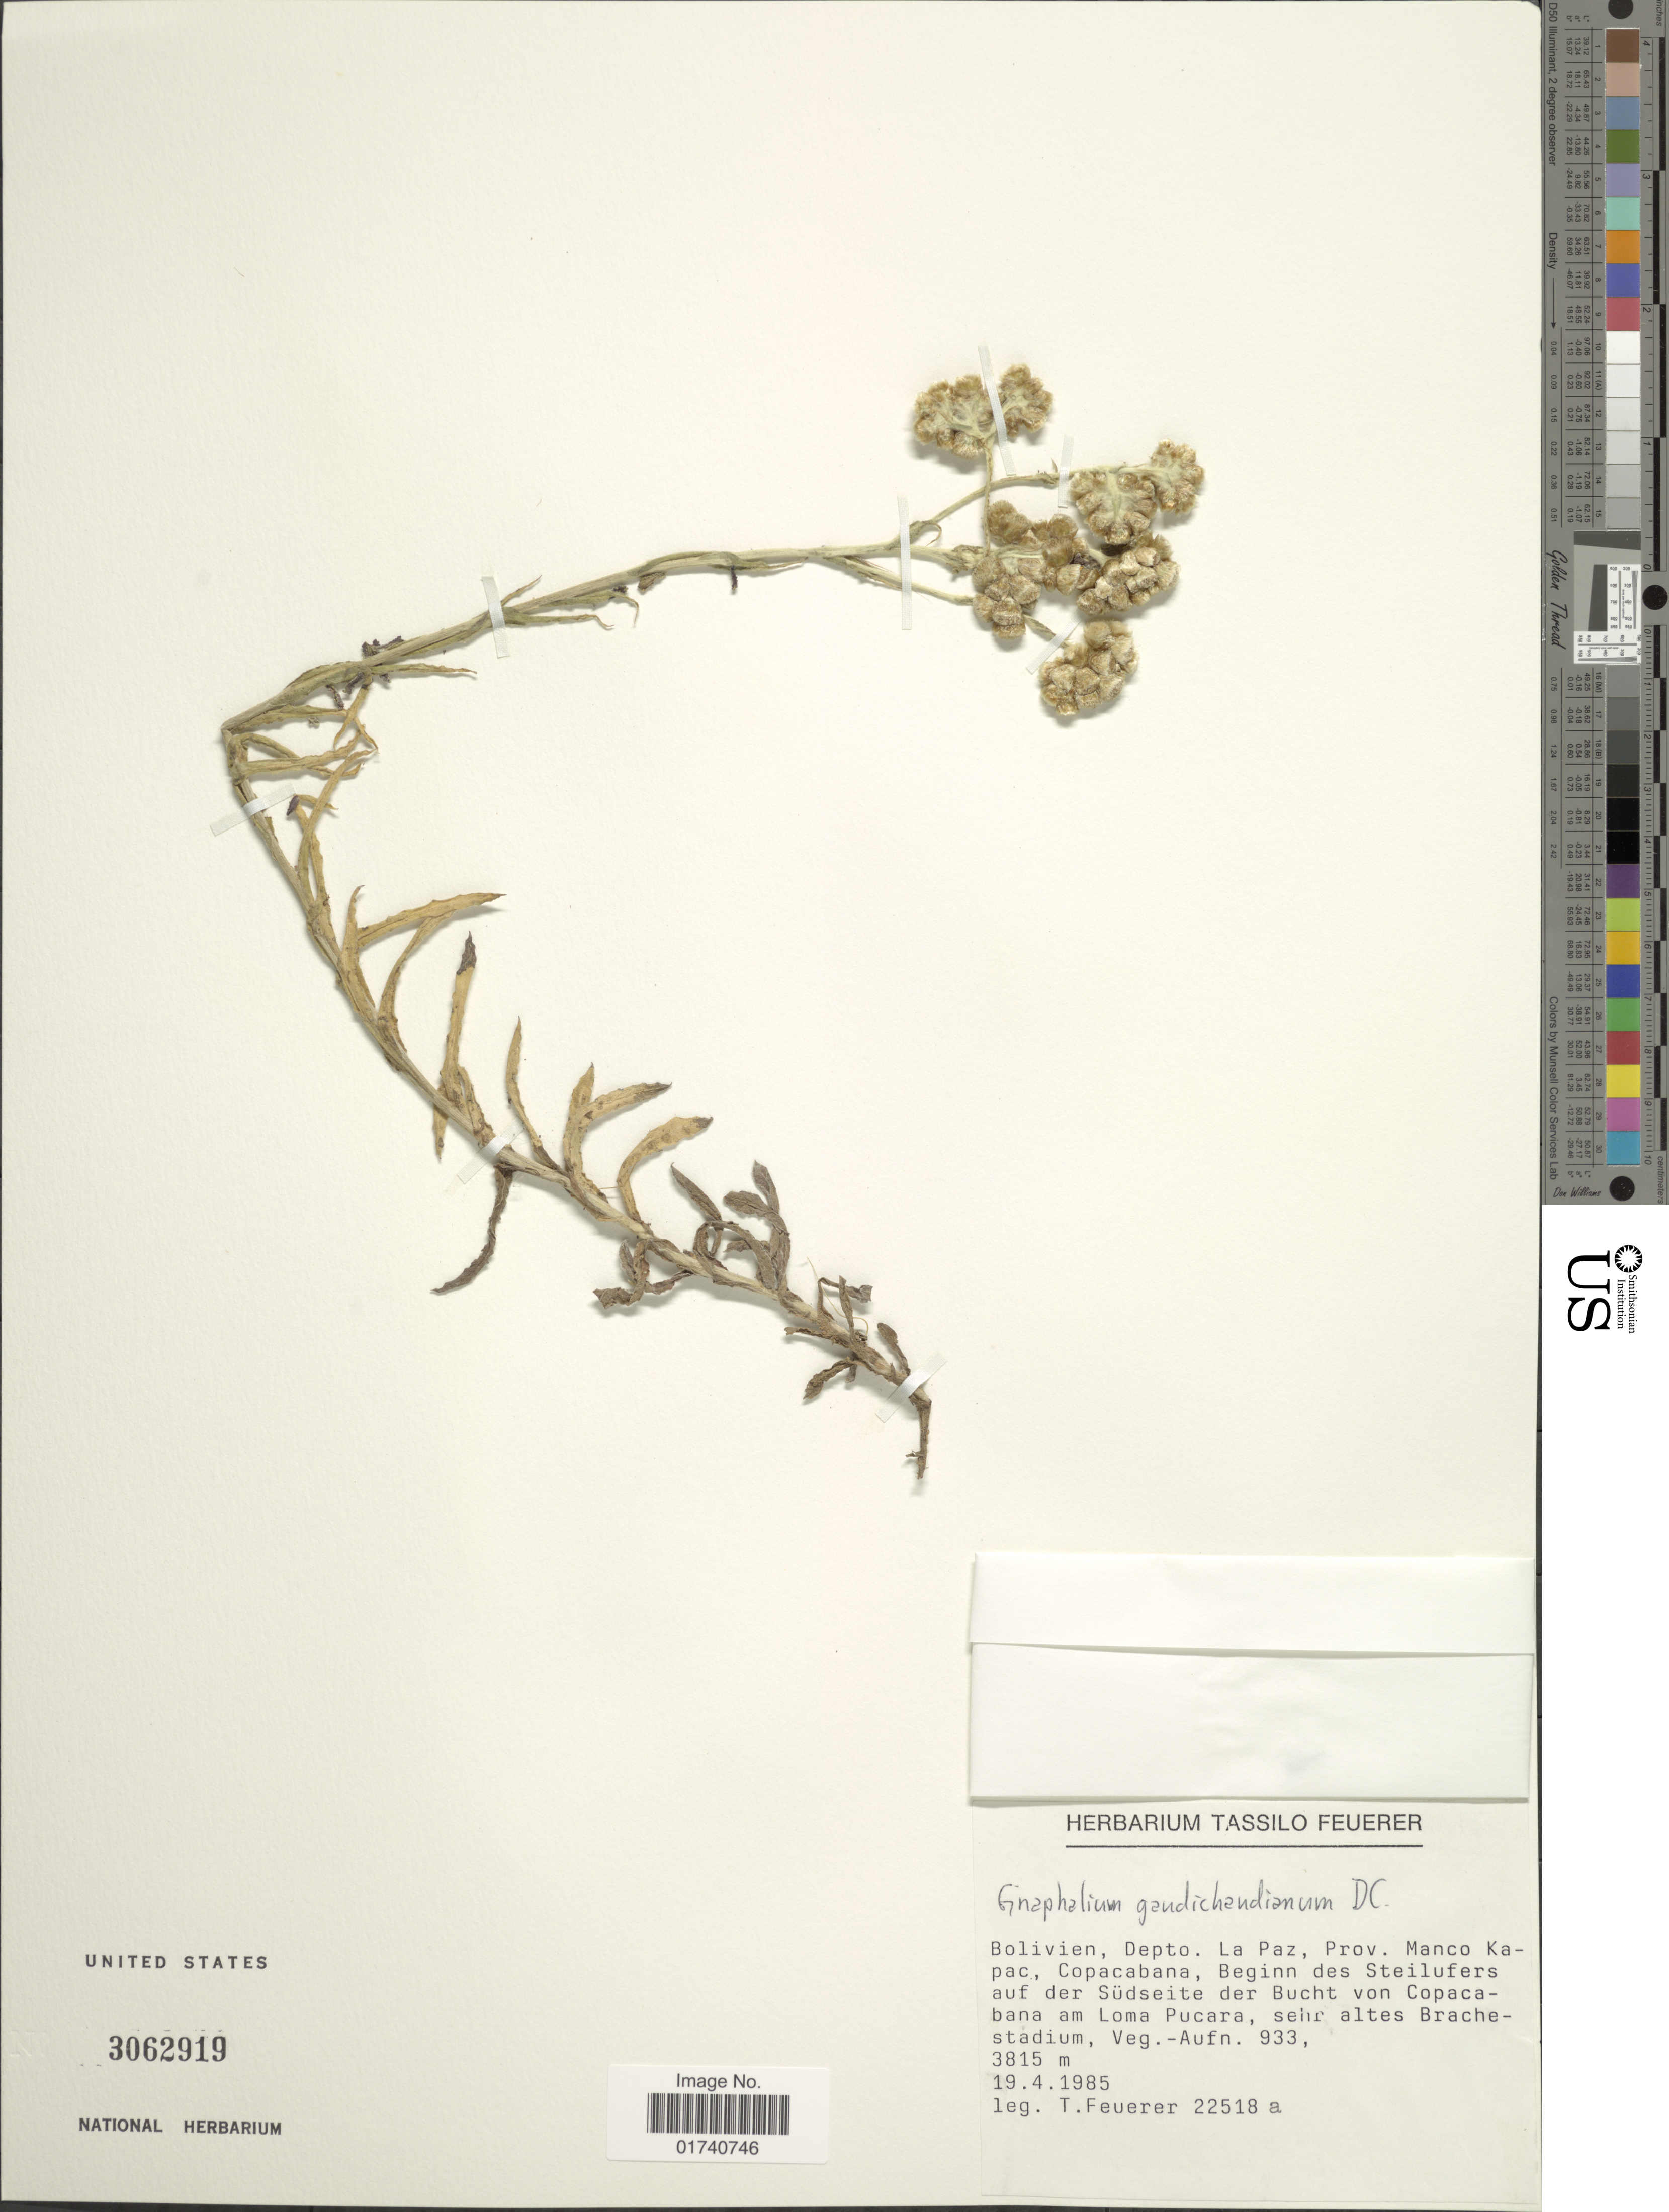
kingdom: Plantae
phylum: Tracheophyta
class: Magnoliopsida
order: Asterales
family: Asteraceae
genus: Pseudognaphalium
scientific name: Pseudognaphalium gaudichaudianum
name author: (DC.) Anderb.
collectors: T. Feuerer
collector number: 22518a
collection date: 1985-04-19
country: Bolivia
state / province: La Paz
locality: Bolivien. Depto. La Paz, Prov. Manco Kapac, Copacabana, Beginn des Steilufers auf der Sudseite der Bucht von Copacabana am Loma Pucara, sehr altes Brachestadium, Veg.-Aufn. 933.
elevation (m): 3815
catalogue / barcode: US 3062919